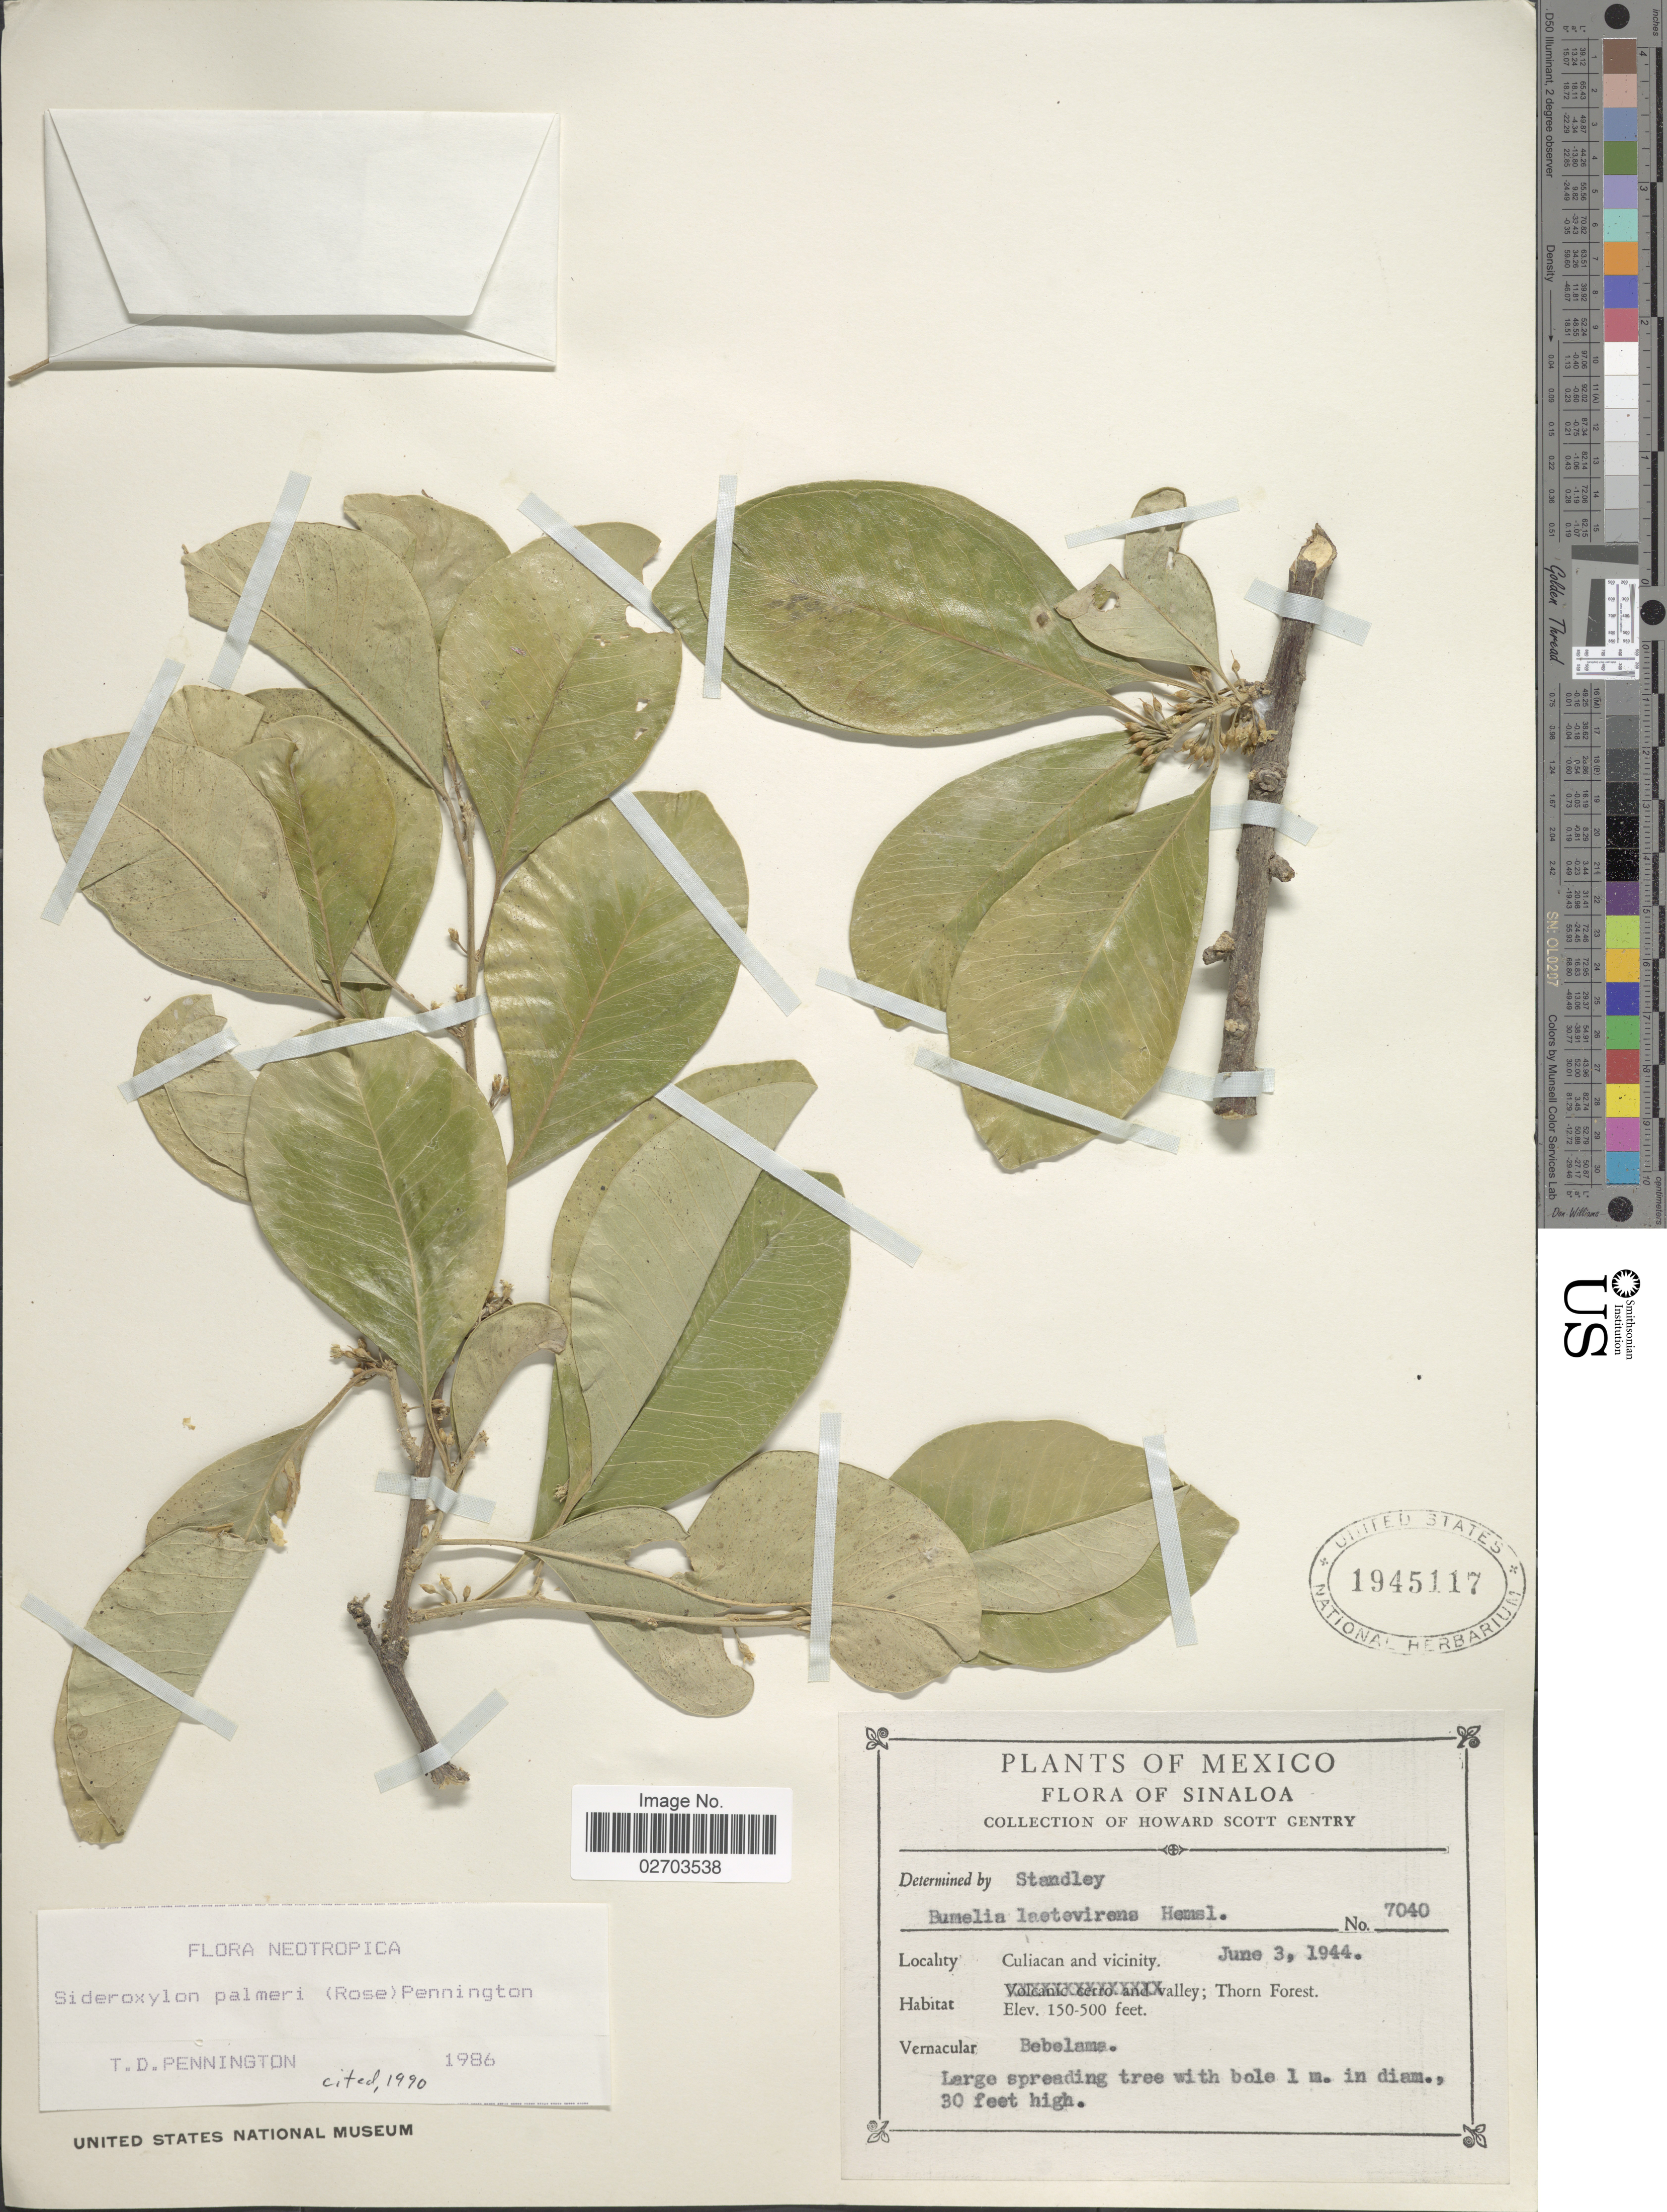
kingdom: Plantae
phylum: Tracheophyta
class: Magnoliopsida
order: Ericales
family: Sapotaceae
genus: Sideroxylon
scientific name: Sideroxylon palmeri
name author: (Rose) T.D. Penn.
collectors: H. S. Gentry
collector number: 7040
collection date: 1944-06-03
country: Mexico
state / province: Sinaloa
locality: Culiacan and vicinity, Thorn Forest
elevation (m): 46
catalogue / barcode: US 1945117